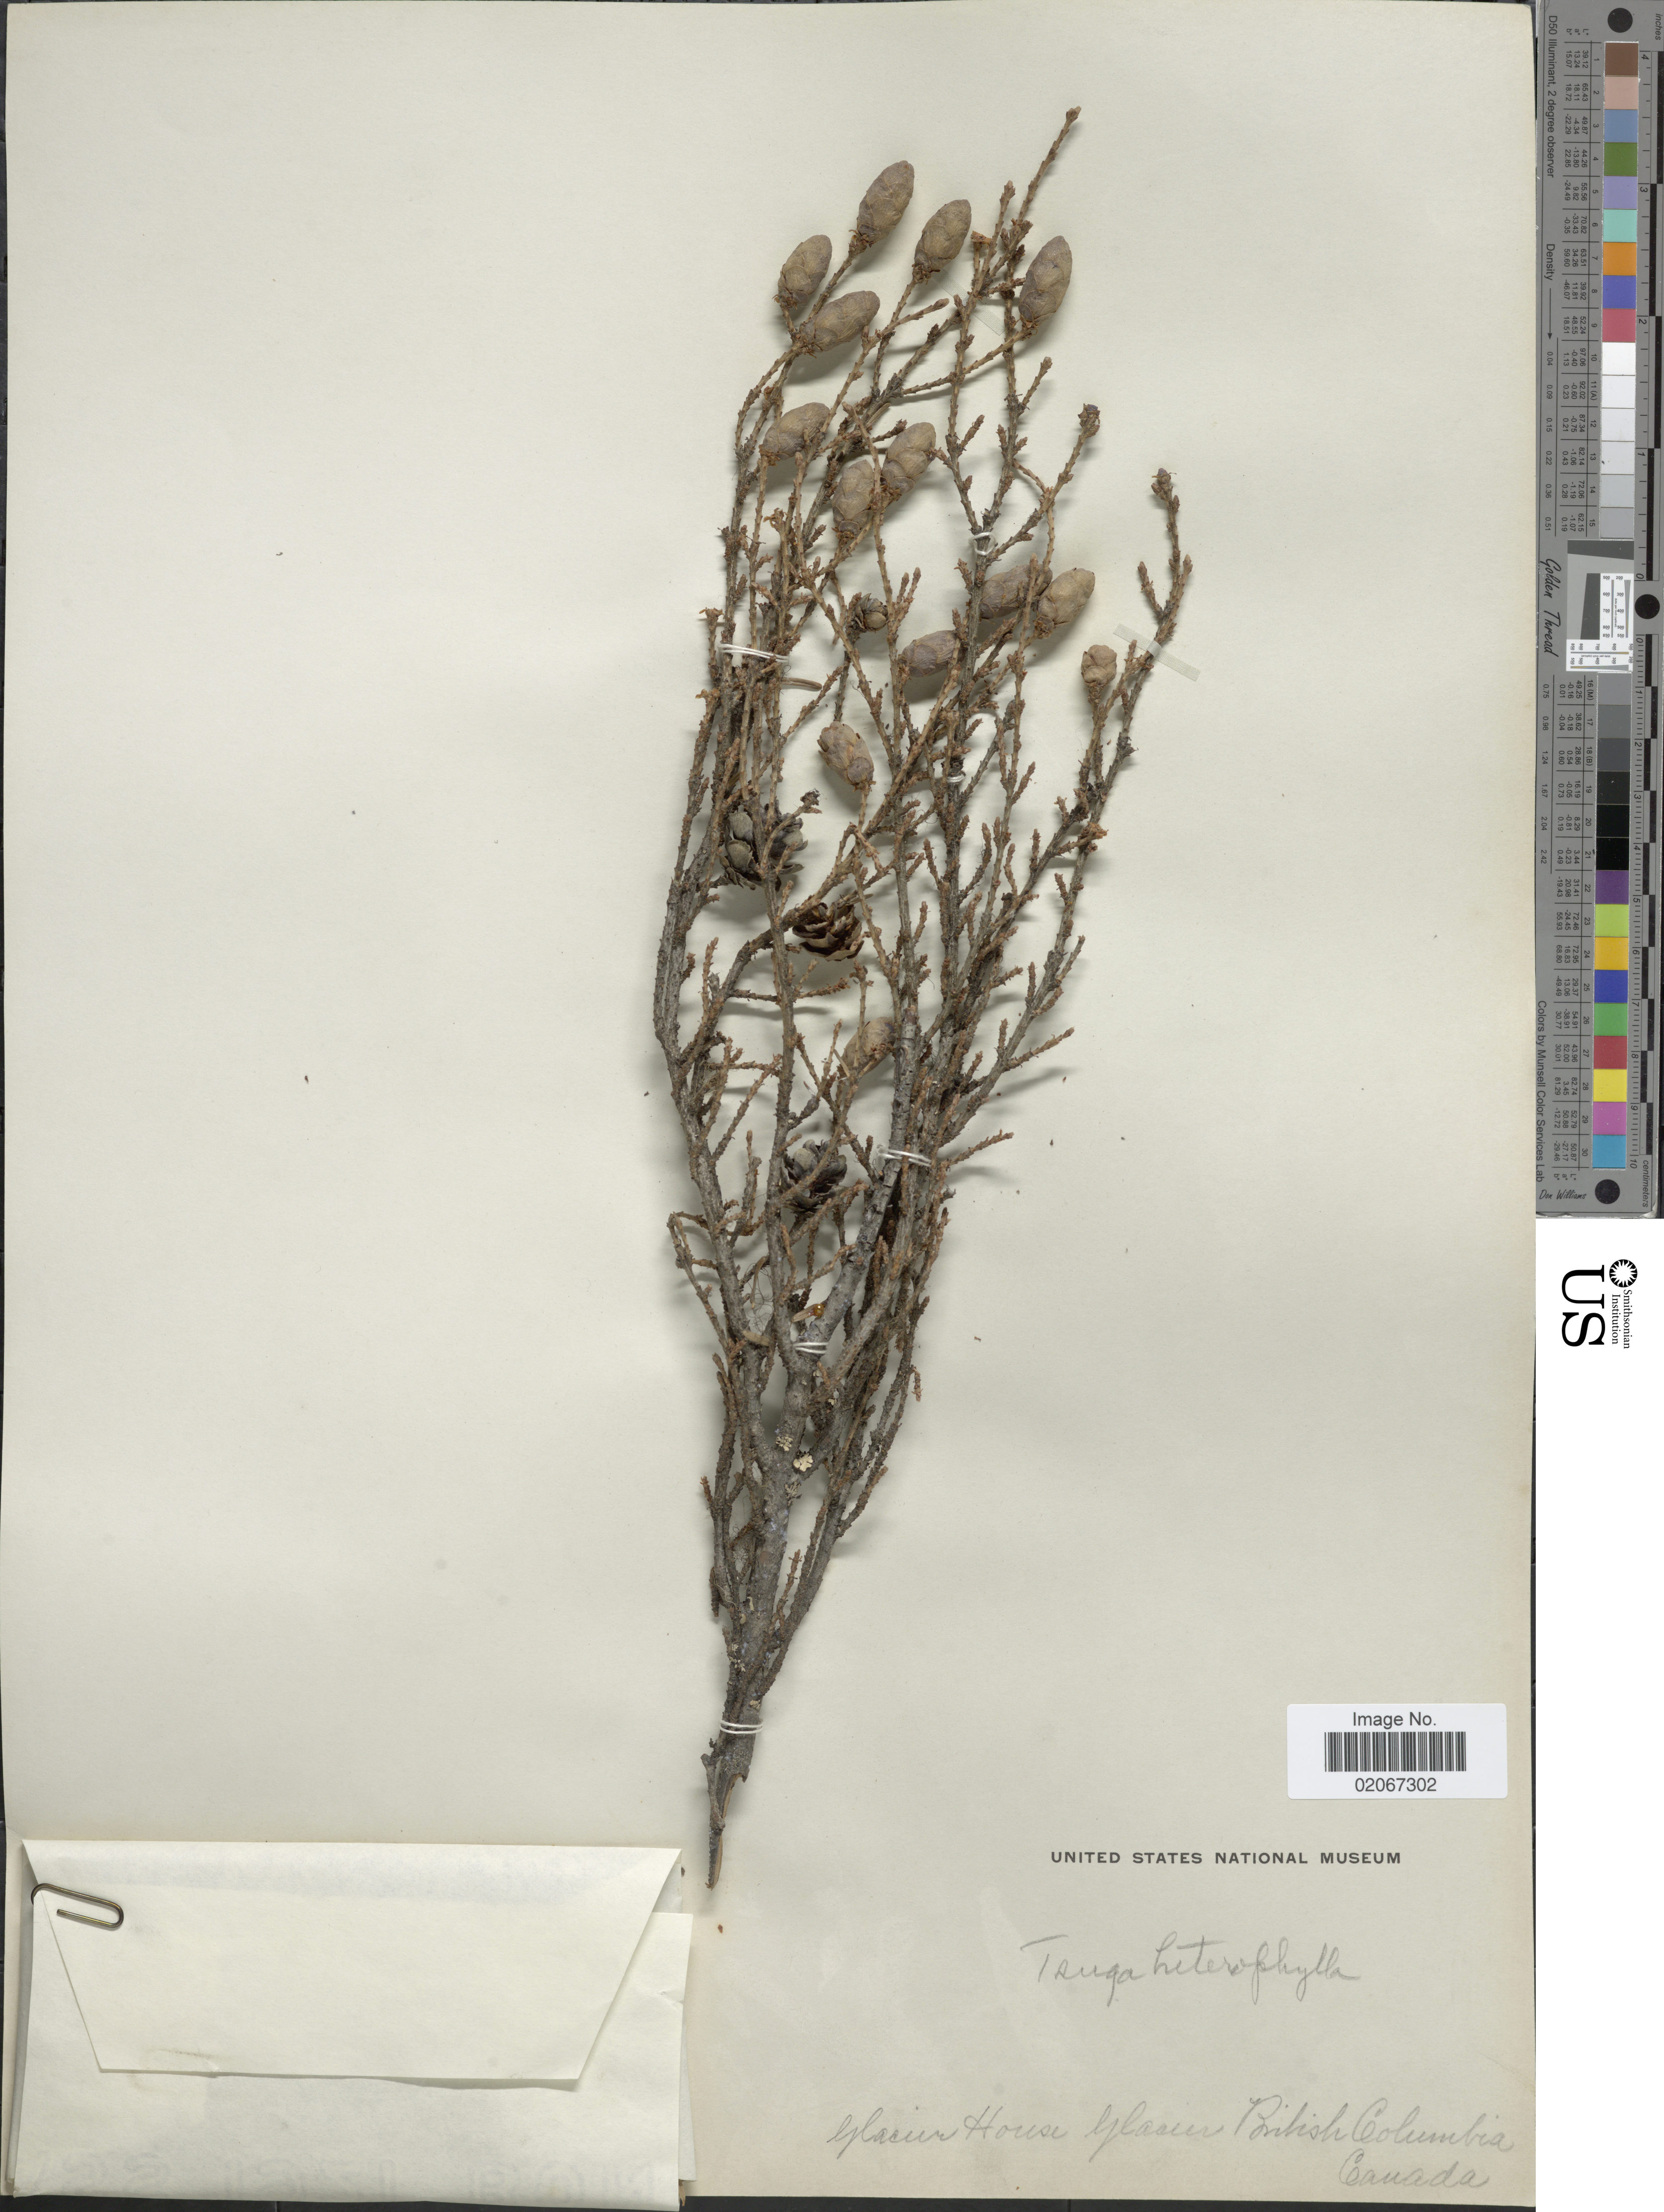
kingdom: Plantae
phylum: Tracheophyta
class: Pinopsida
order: Pinales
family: Pinaceae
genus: Tsuga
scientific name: Tsuga heterophylla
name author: (Raf.) Sarg.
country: Canada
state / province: British Columbia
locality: Glacier House Glacier.